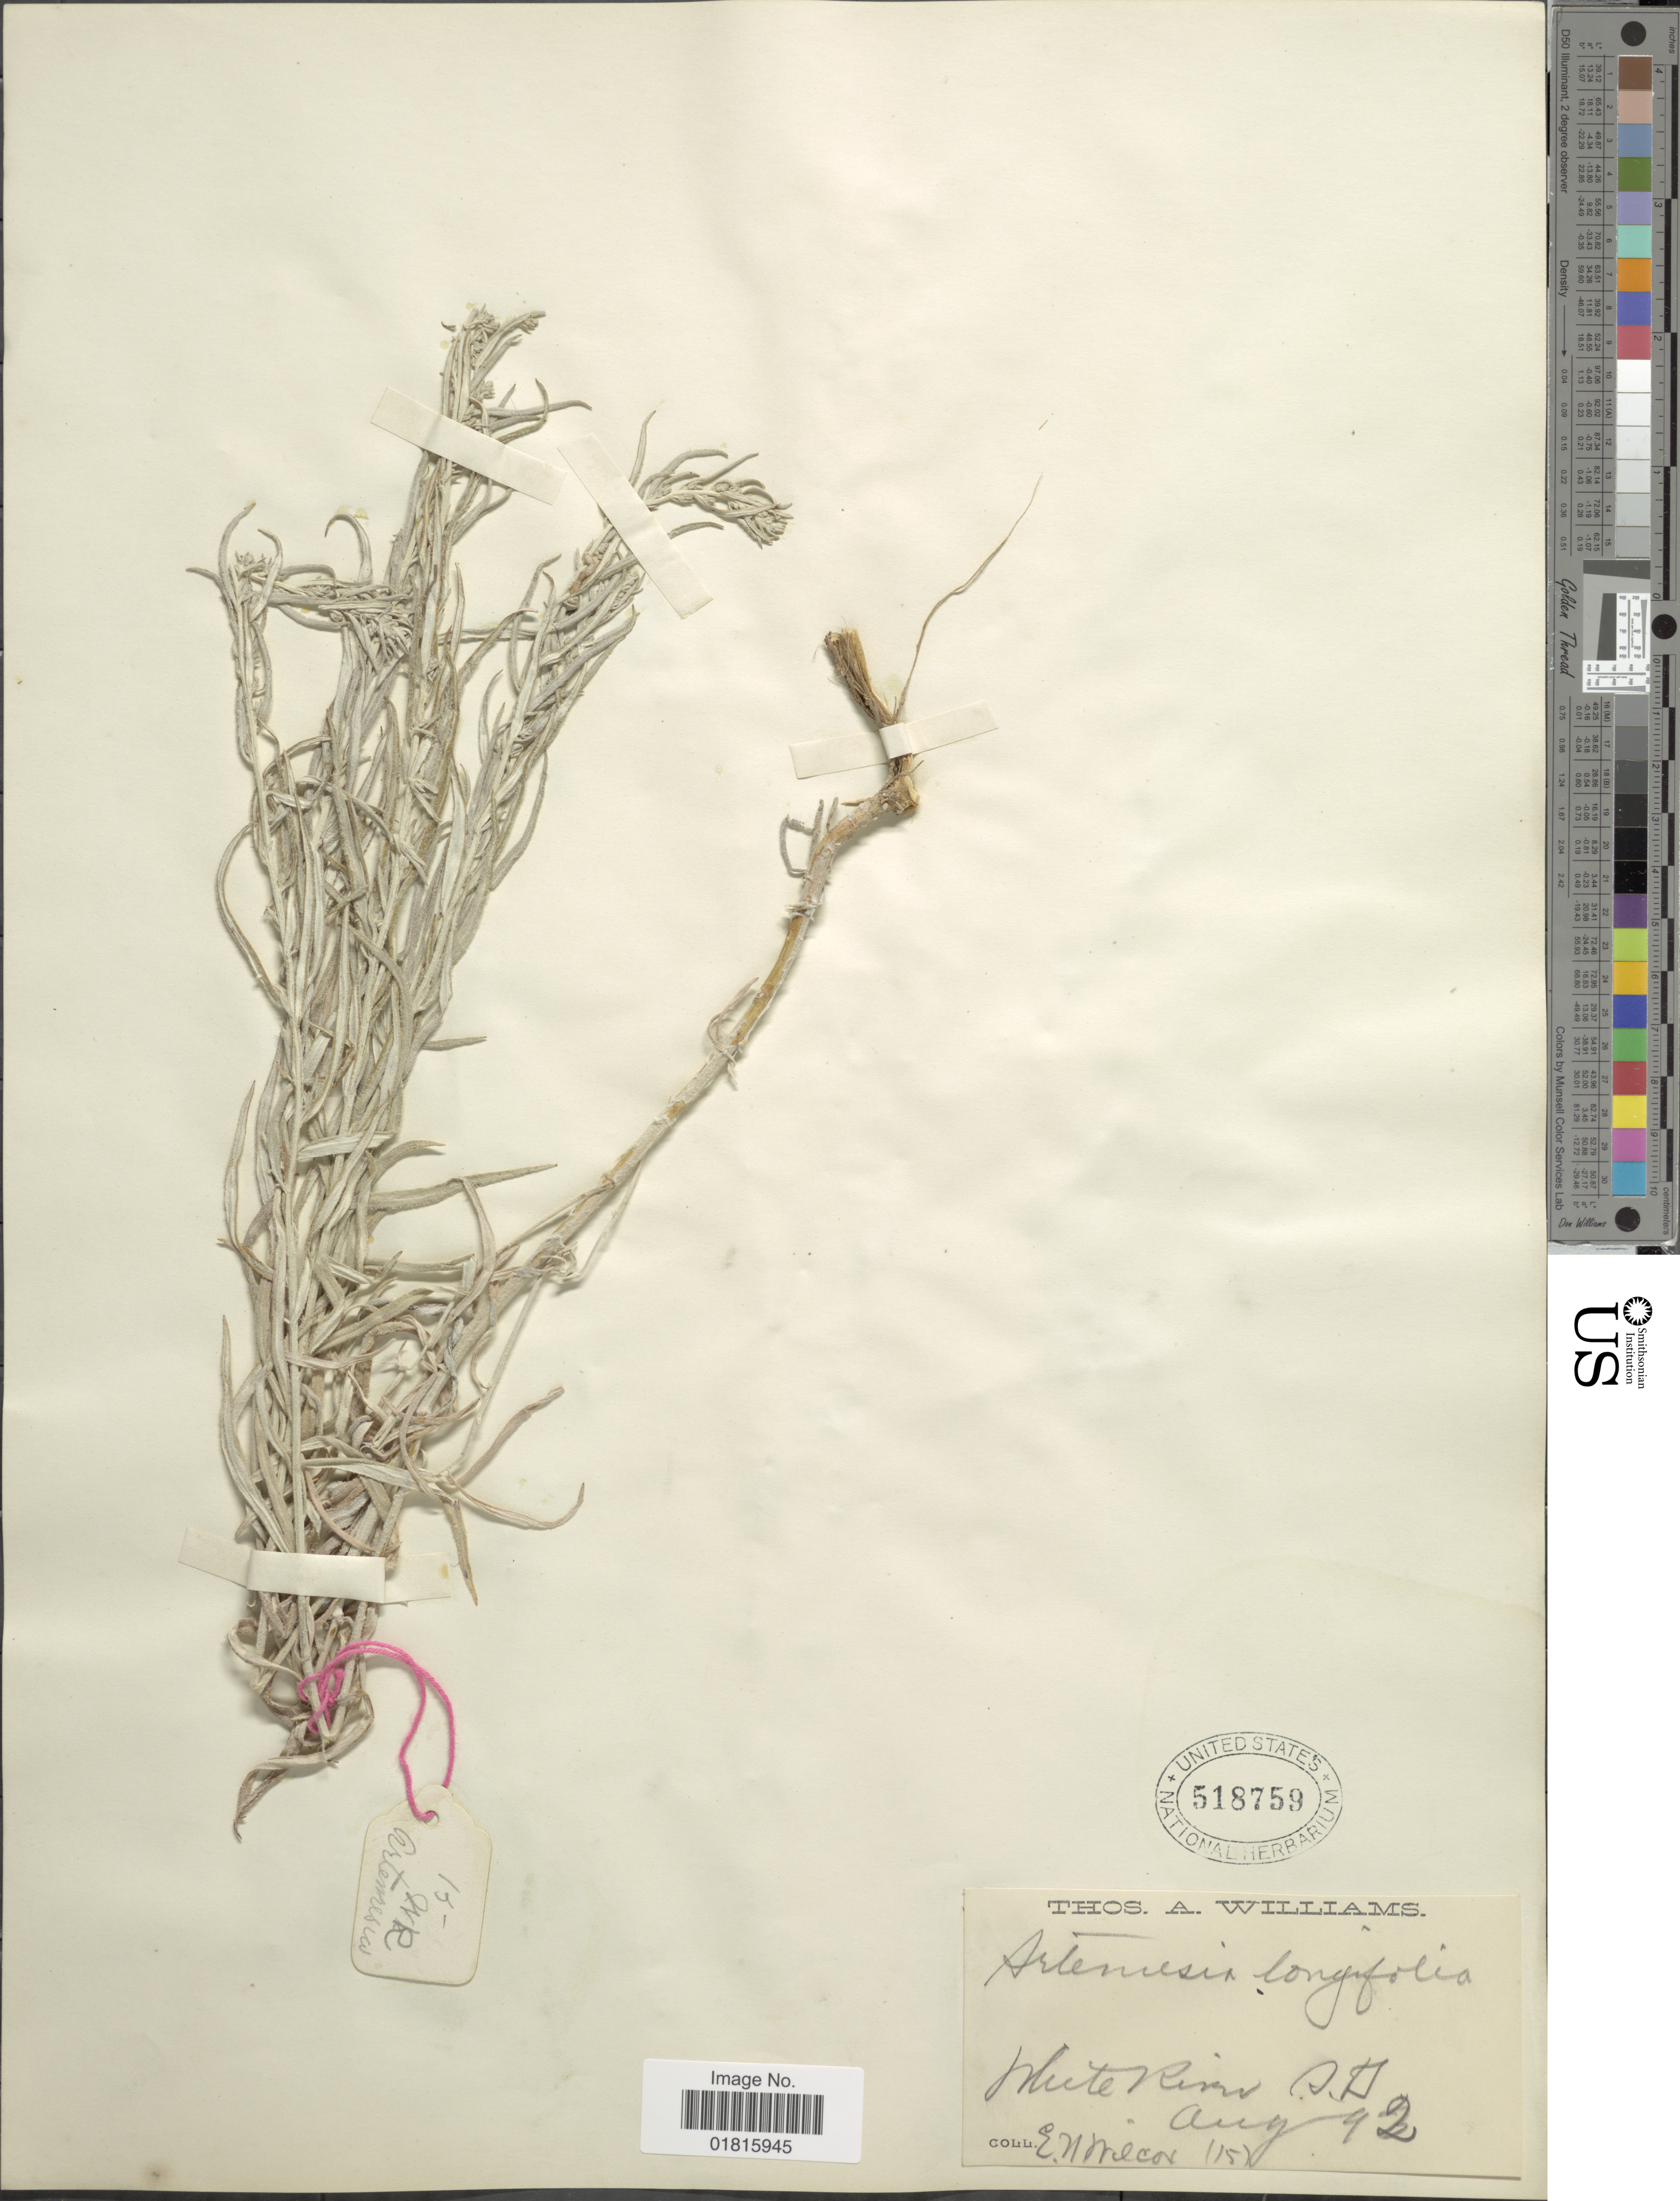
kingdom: Plantae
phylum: Tracheophyta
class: Magnoliopsida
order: Asterales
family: Asteraceae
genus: Artemisia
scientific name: Artemisia longifolia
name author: Nutt.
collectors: E. Wilcox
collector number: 1157*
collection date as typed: Transcribed d/m/y: /8/92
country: United States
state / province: South Dakota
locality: White River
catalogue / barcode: US 518759